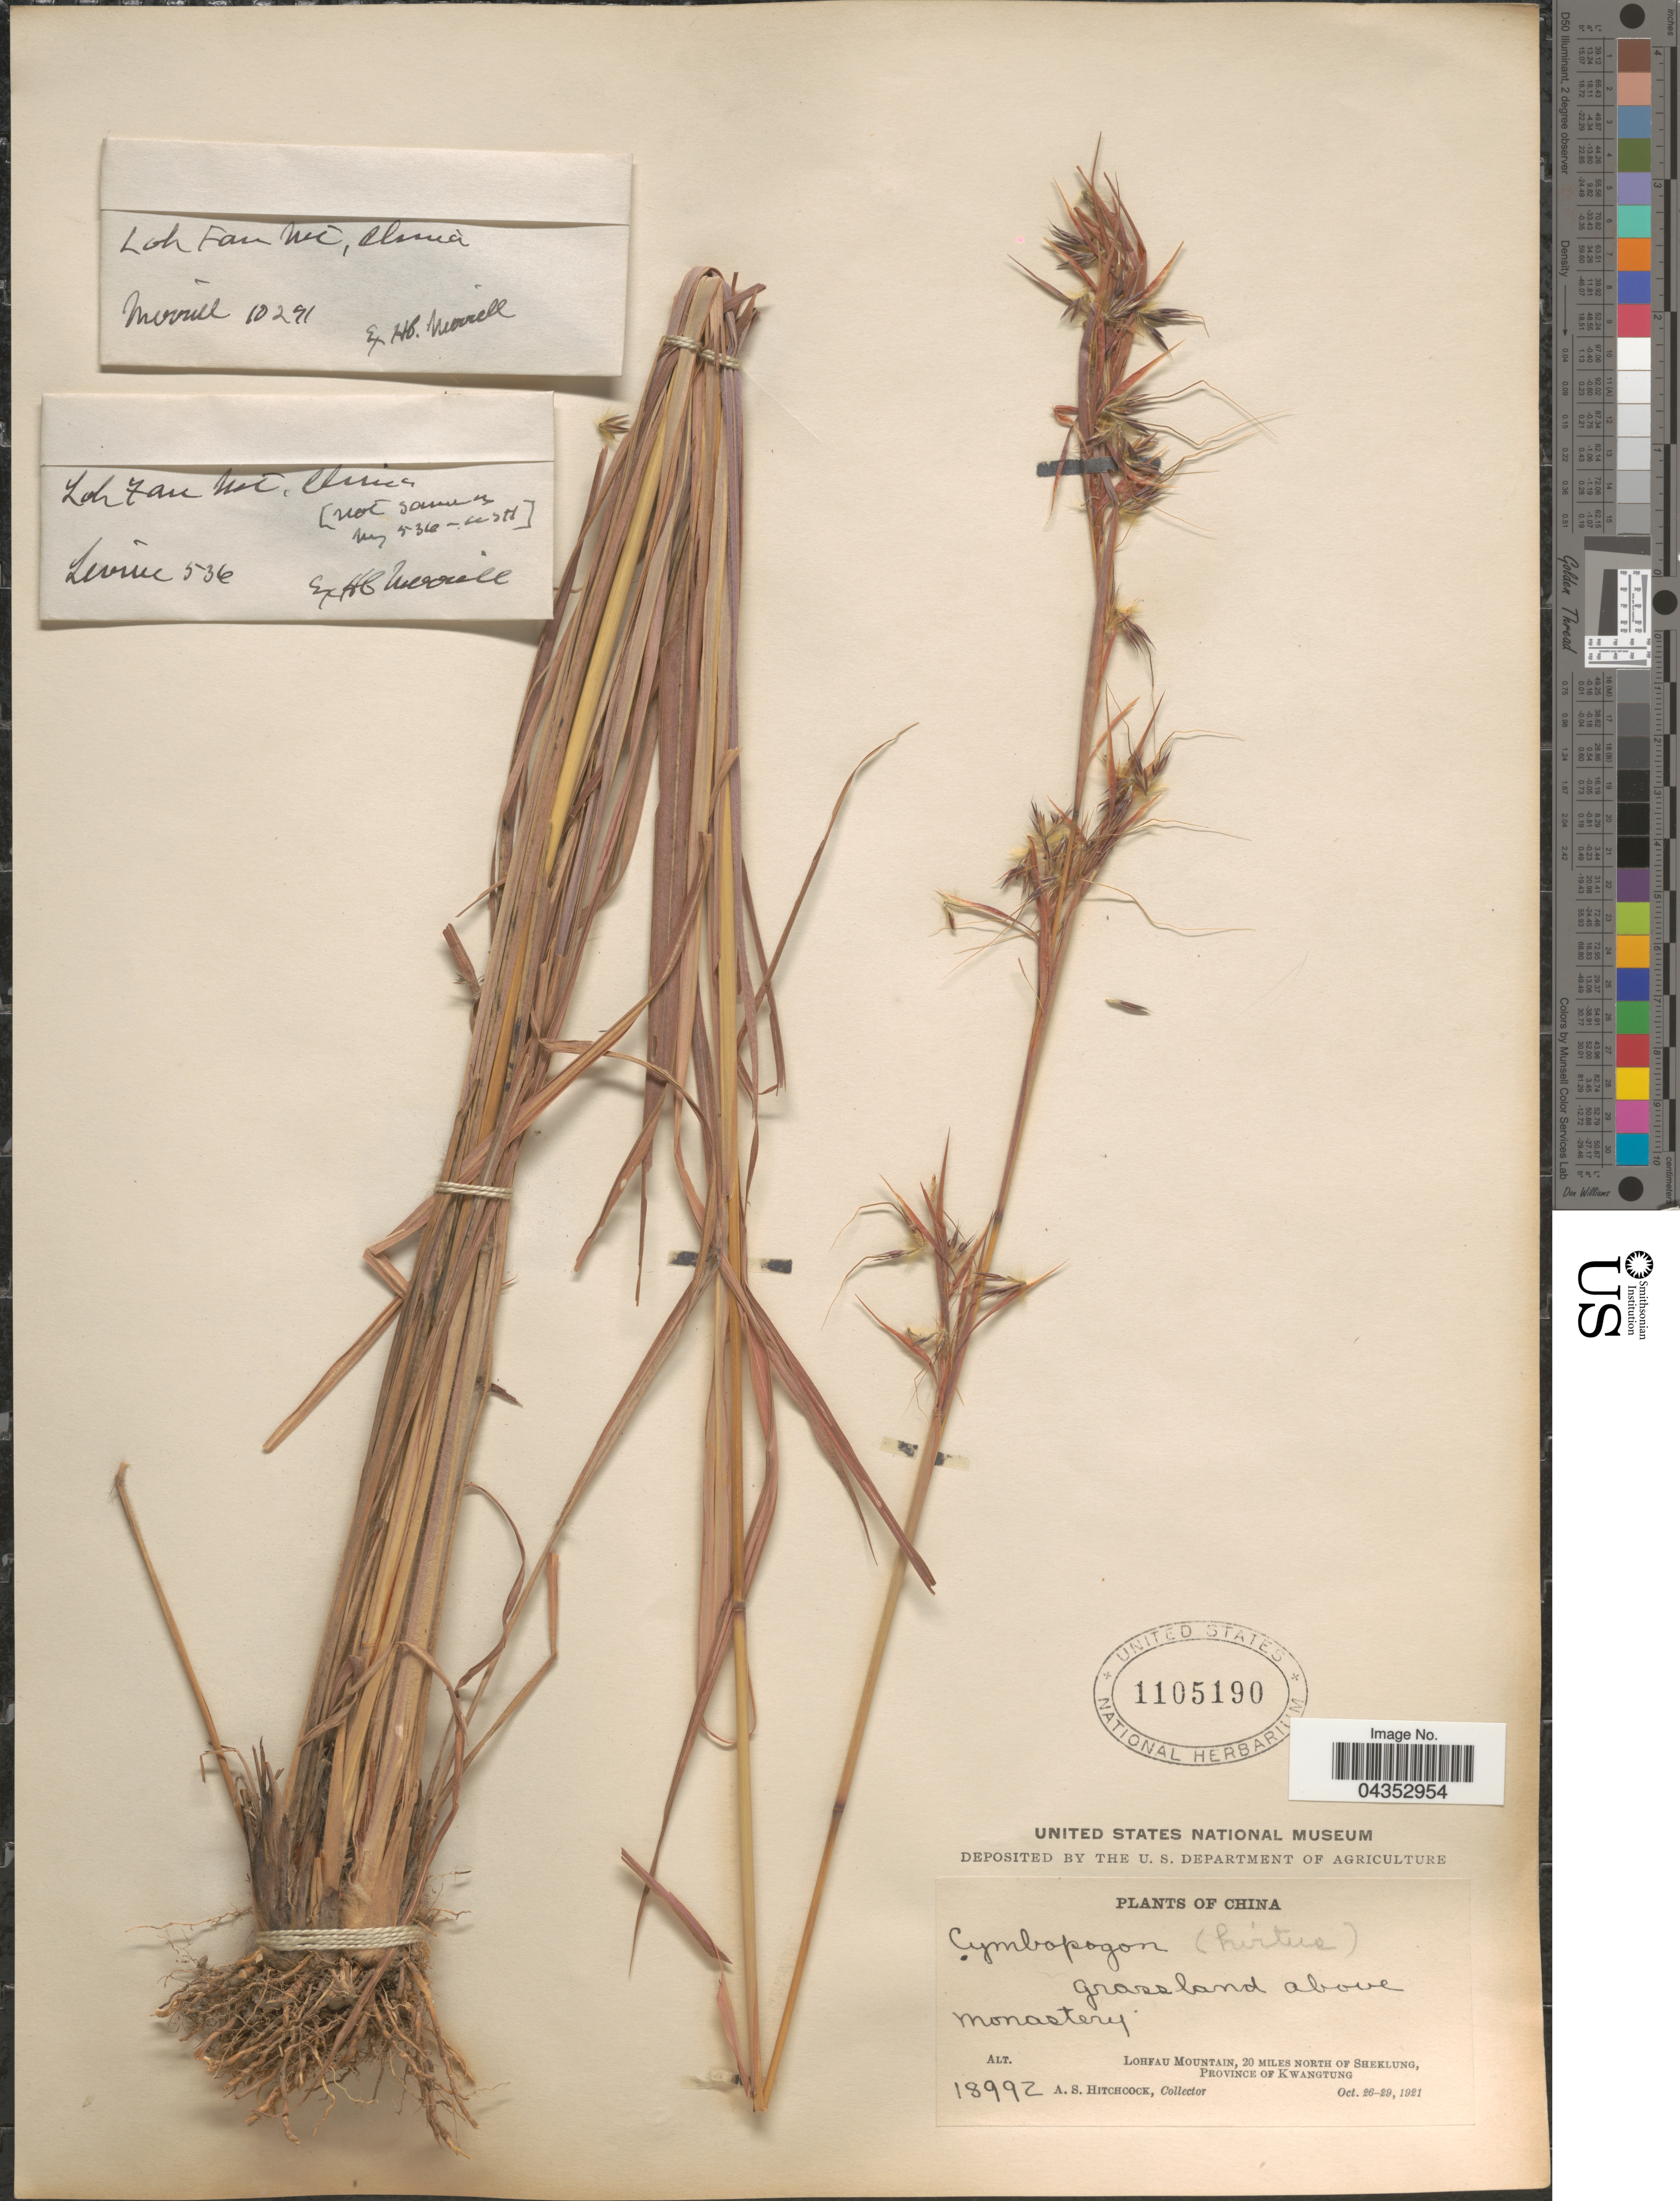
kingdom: Plantae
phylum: Tracheophyta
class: Liliopsida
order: Poales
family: Poaceae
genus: Hyparrhenia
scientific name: Hyparrhenia bracteata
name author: (Humb. & Bonpl.) Stapf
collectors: A. S. Hitchcock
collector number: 18992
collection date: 1921-10-26/1921-10-29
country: China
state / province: Guangdong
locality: Grassland above Monastery. Lohfau Mountain, 20 miles north of Sheklung, Province of Kwangtung.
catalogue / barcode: US 1105190